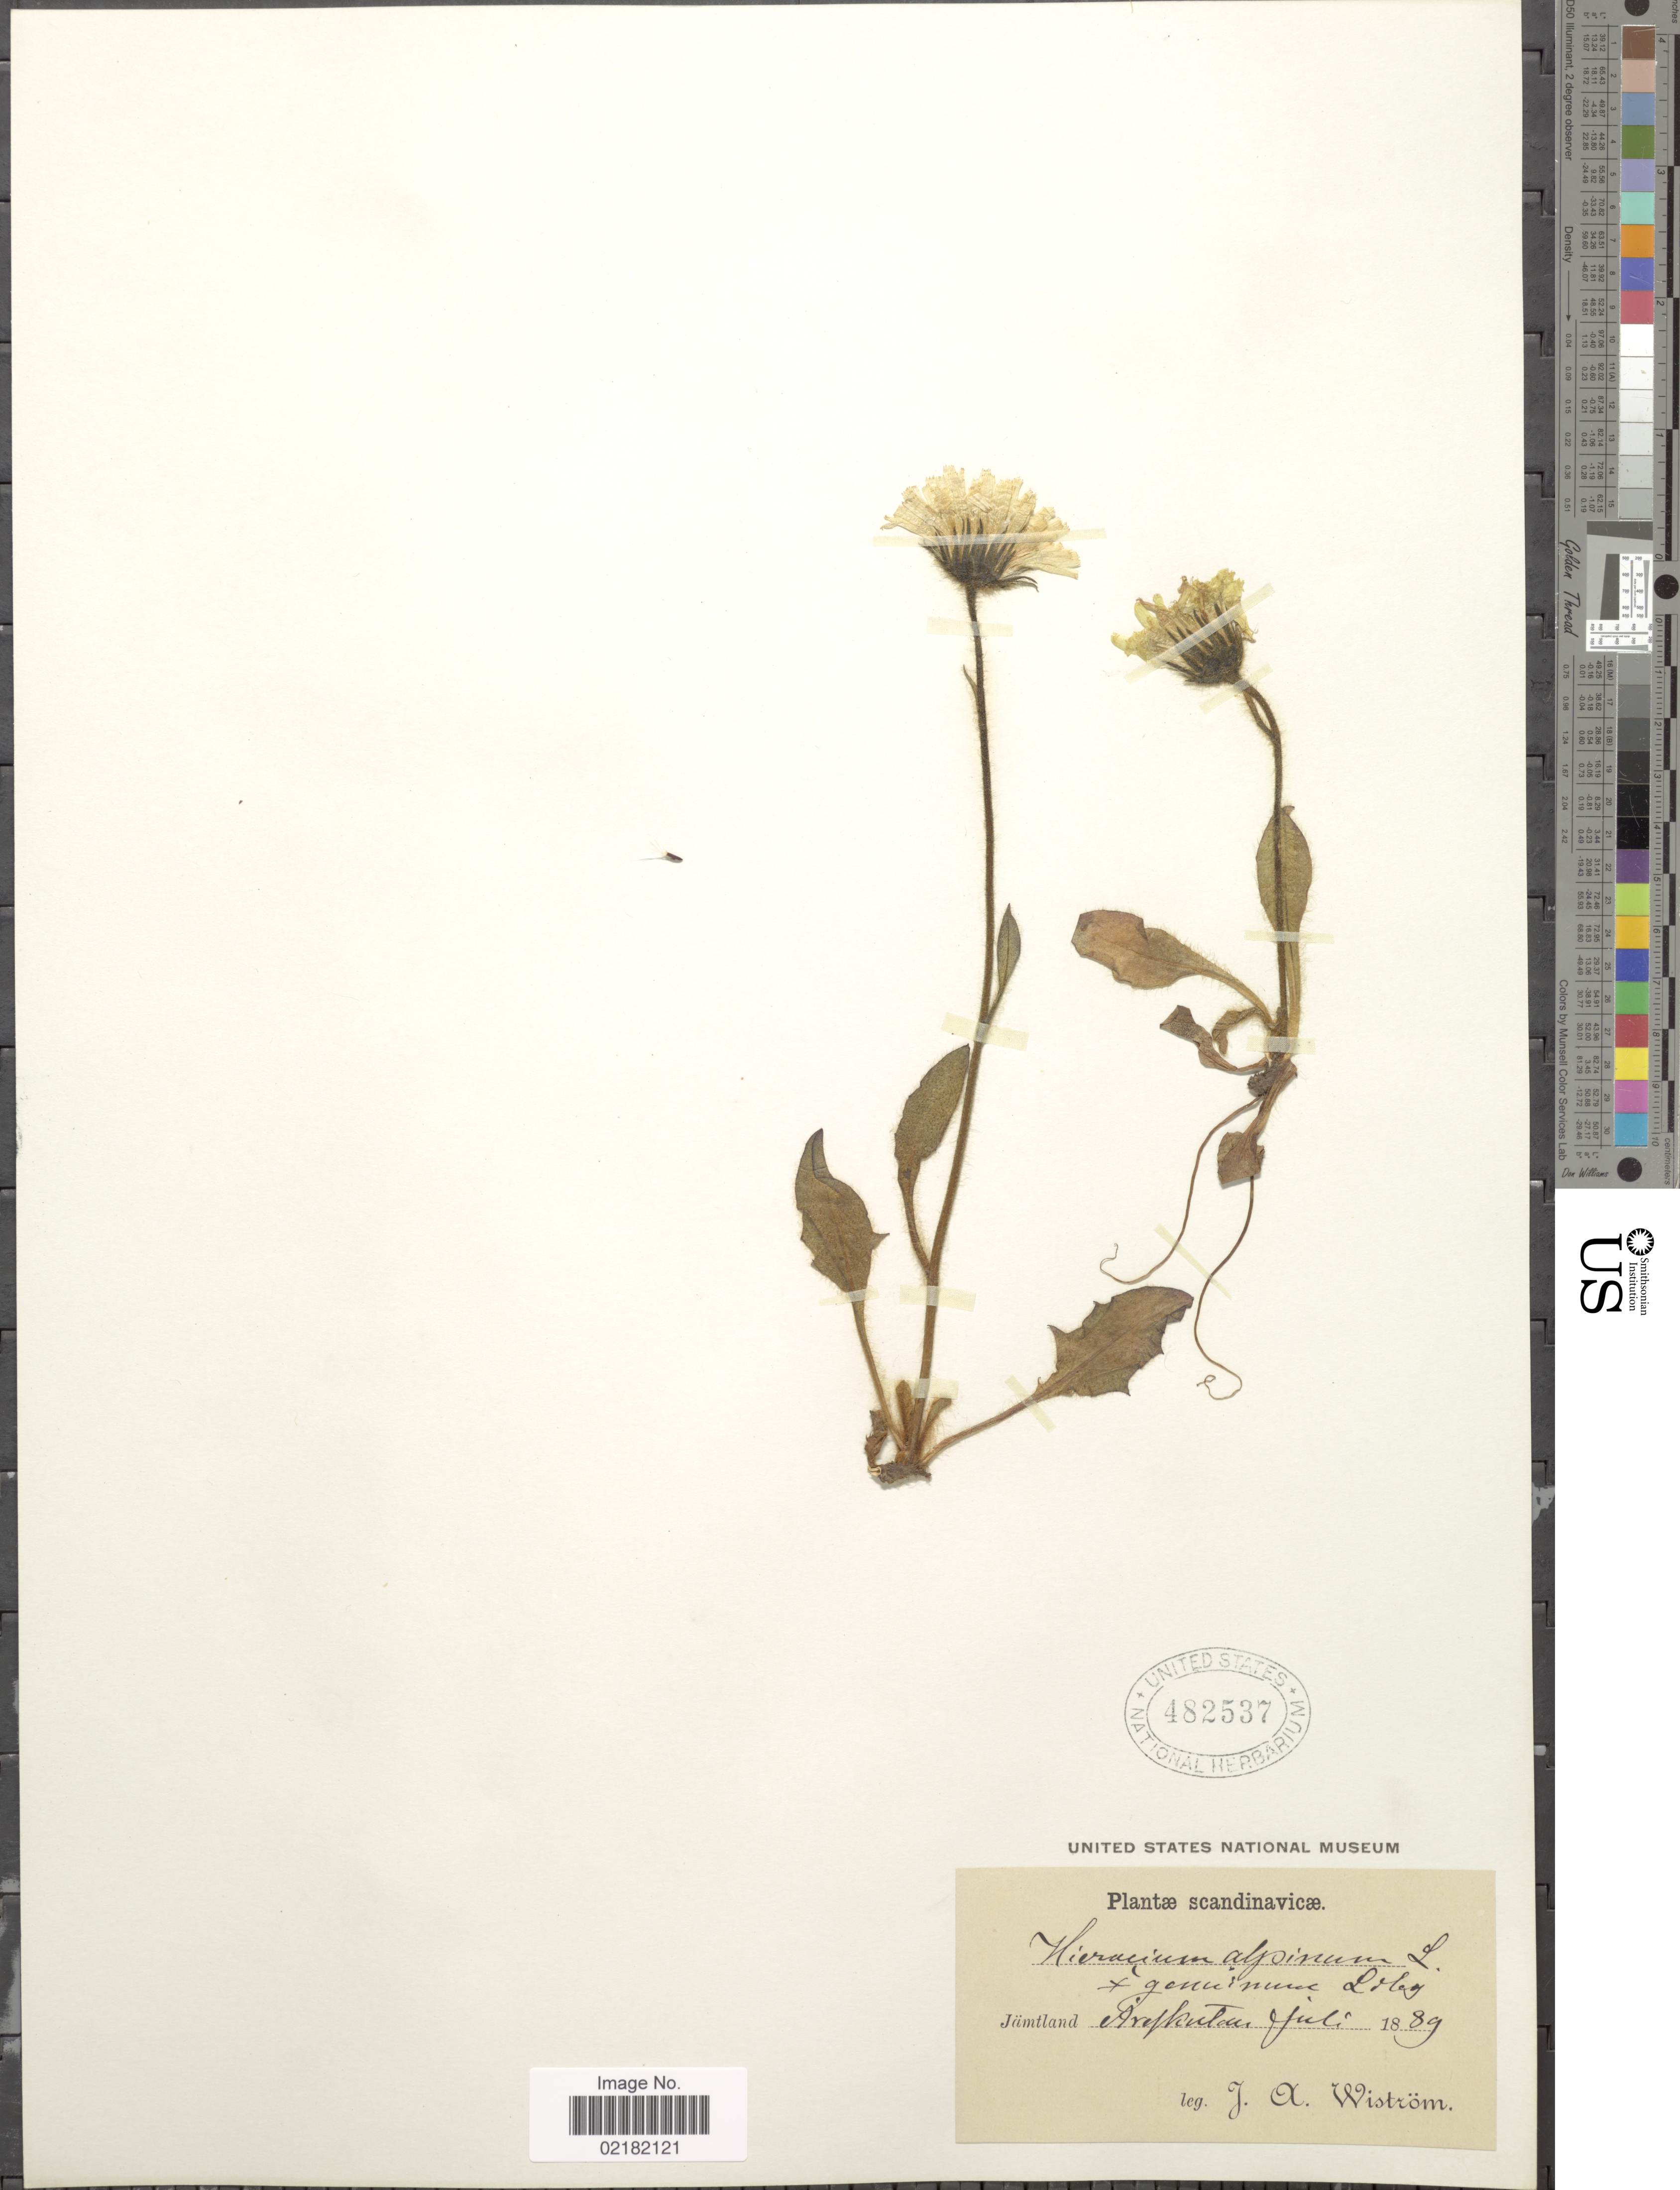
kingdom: Plantae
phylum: Tracheophyta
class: Magnoliopsida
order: Asterales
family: Asteraceae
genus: Hieracium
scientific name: Hieracium alpinum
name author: L.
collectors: J. Wistrom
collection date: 1889-07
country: Sweden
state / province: Jämtland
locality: Areskutan.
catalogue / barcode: US 482537